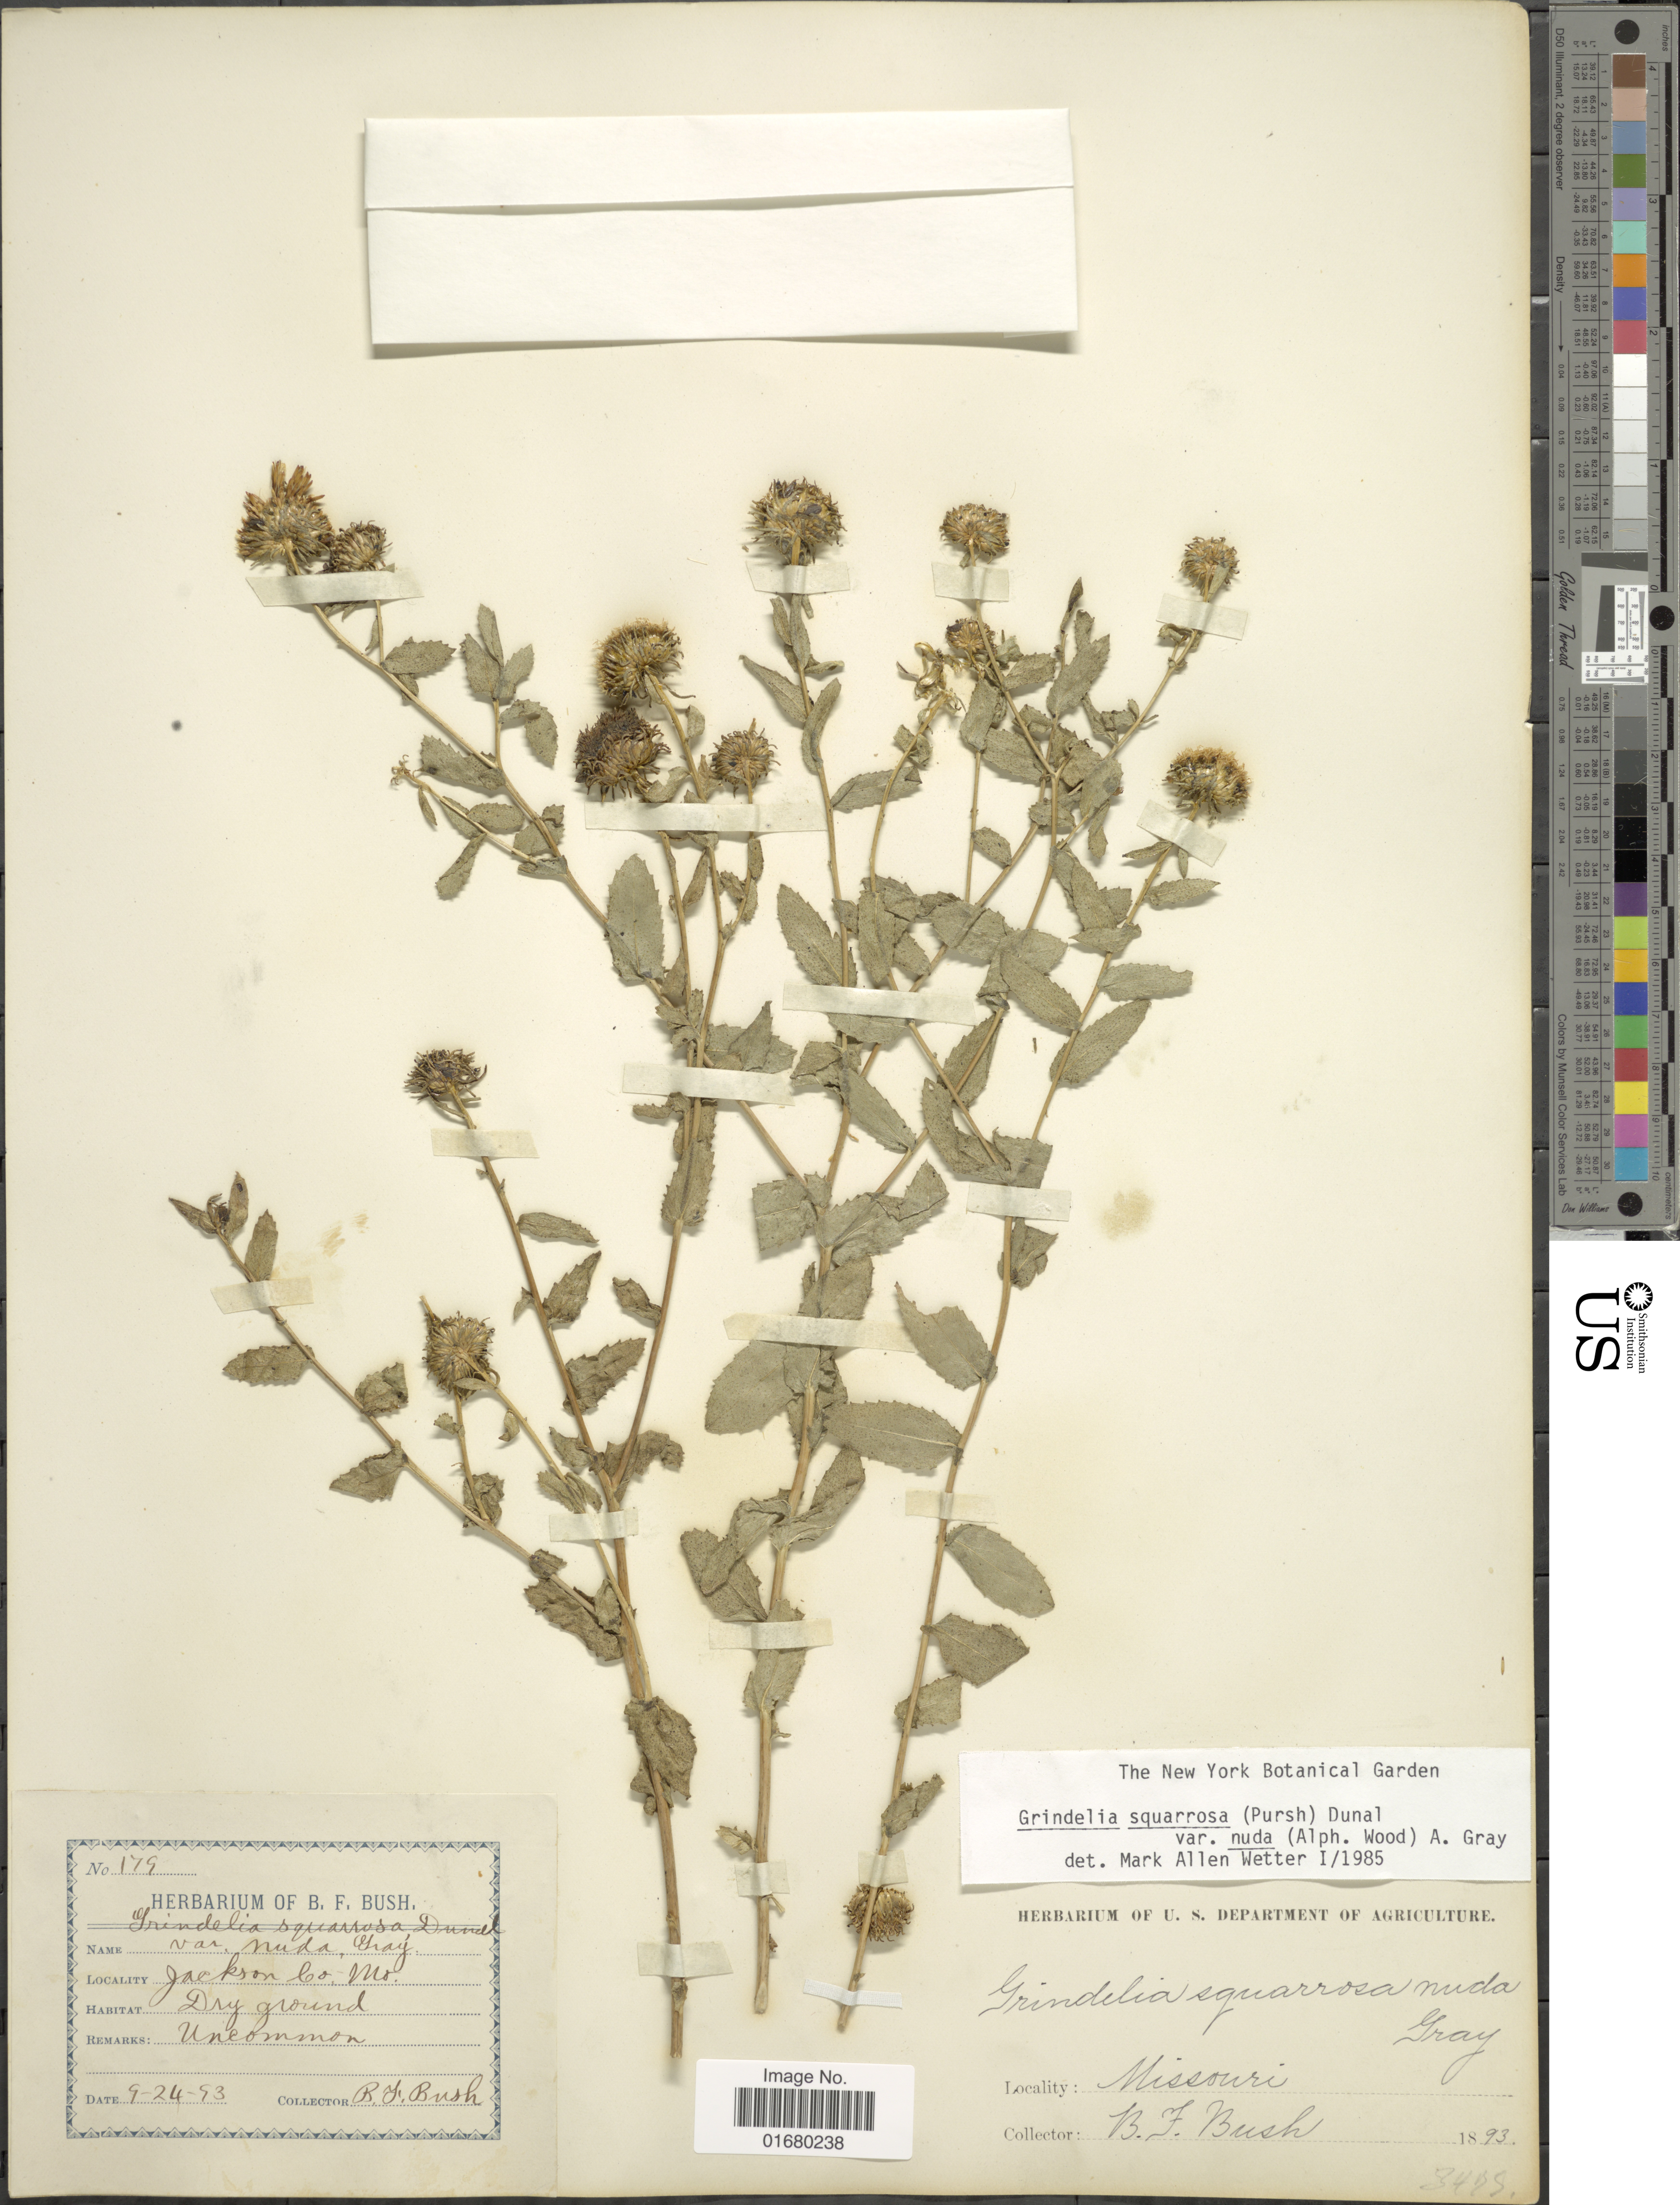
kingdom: Plantae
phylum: Tracheophyta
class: Magnoliopsida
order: Asterales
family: Asteraceae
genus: Grindelia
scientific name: Grindelia squarrosa var. nuda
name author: (Alph. Wood) A. Gray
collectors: B. F. Bush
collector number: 179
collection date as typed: Transcribed d/m/y: 24/9/93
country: United States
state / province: Missouri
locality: Jackson Co.